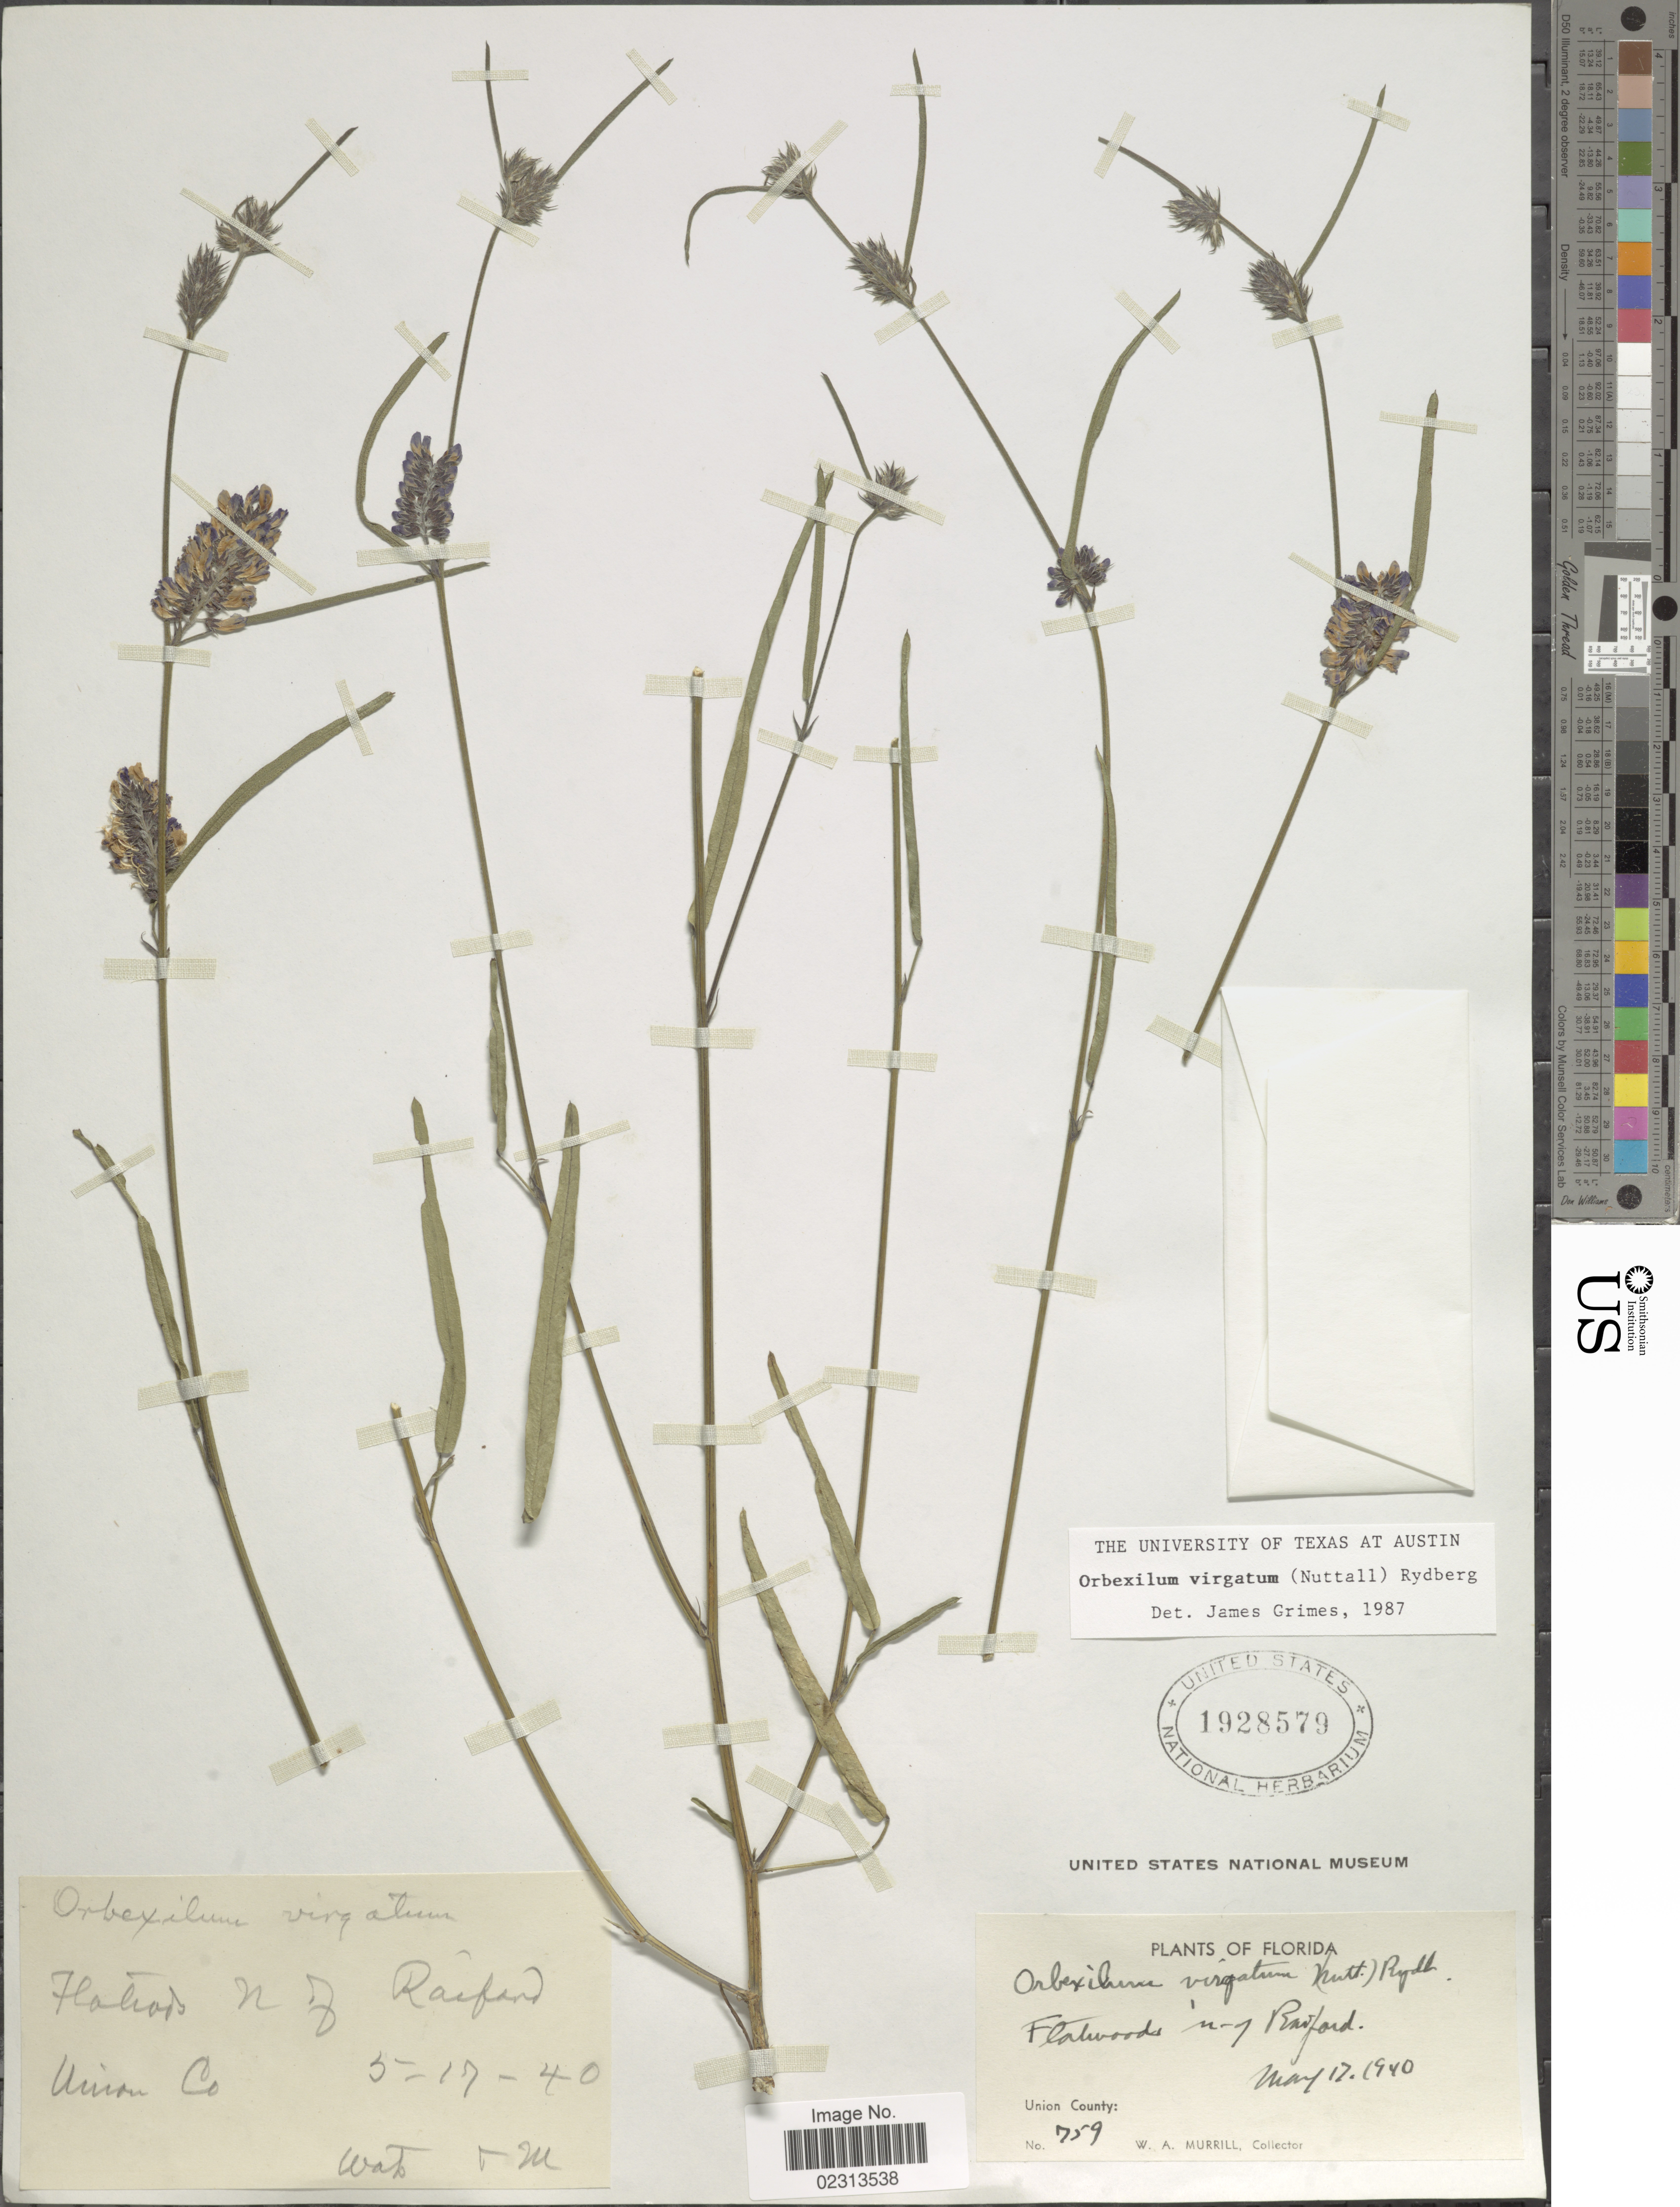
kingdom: Plantae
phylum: Tracheophyta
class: Magnoliopsida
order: Fabales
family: Fabaceae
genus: Orbexilum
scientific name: Orbexilum virgatum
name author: (Nutt.) Rydb.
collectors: W. A. Murrill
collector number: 759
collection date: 1940-05-17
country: United States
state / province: Florida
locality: Union County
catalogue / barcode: US 1928579